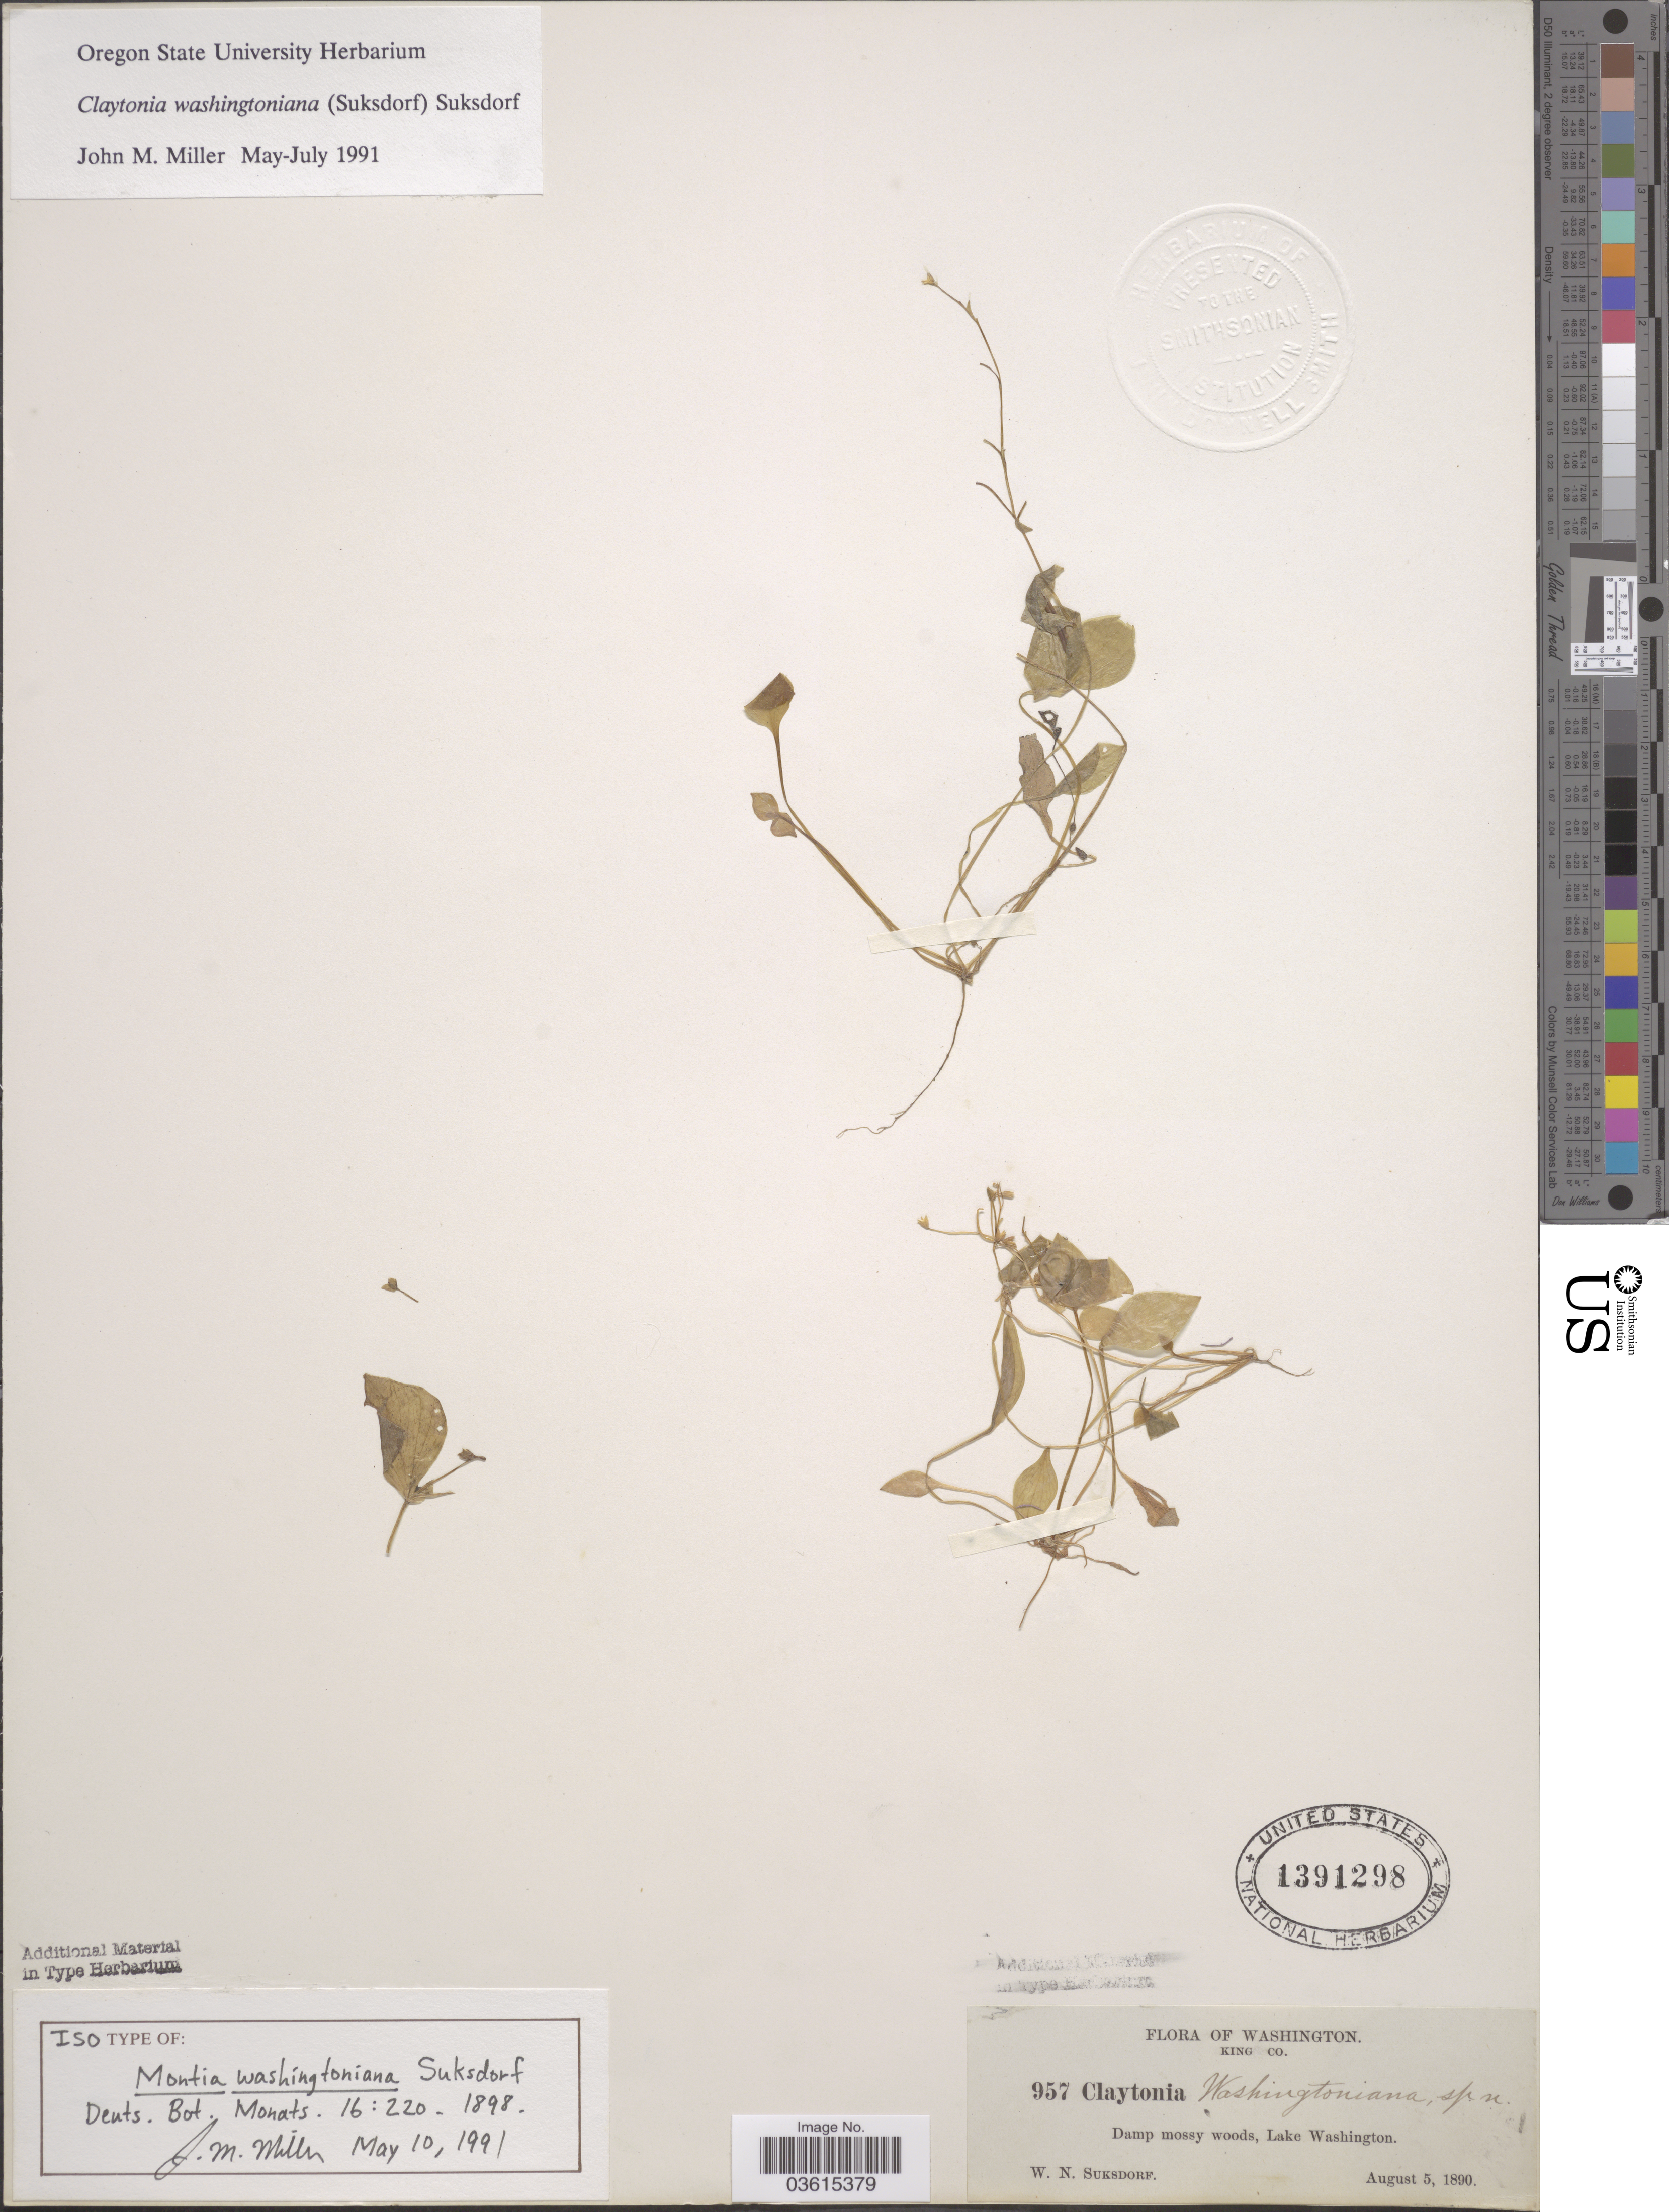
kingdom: Plantae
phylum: Tracheophyta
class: Magnoliopsida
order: Caryophyllales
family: Montiaceae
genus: Claytonia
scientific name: Claytonia washingtoniana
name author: (Suksd.) Suksd.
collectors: W. N. Suksdorf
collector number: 957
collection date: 1890-08-05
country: United States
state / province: Washington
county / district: King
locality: King Co. Lake Washington.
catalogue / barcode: US 1391298